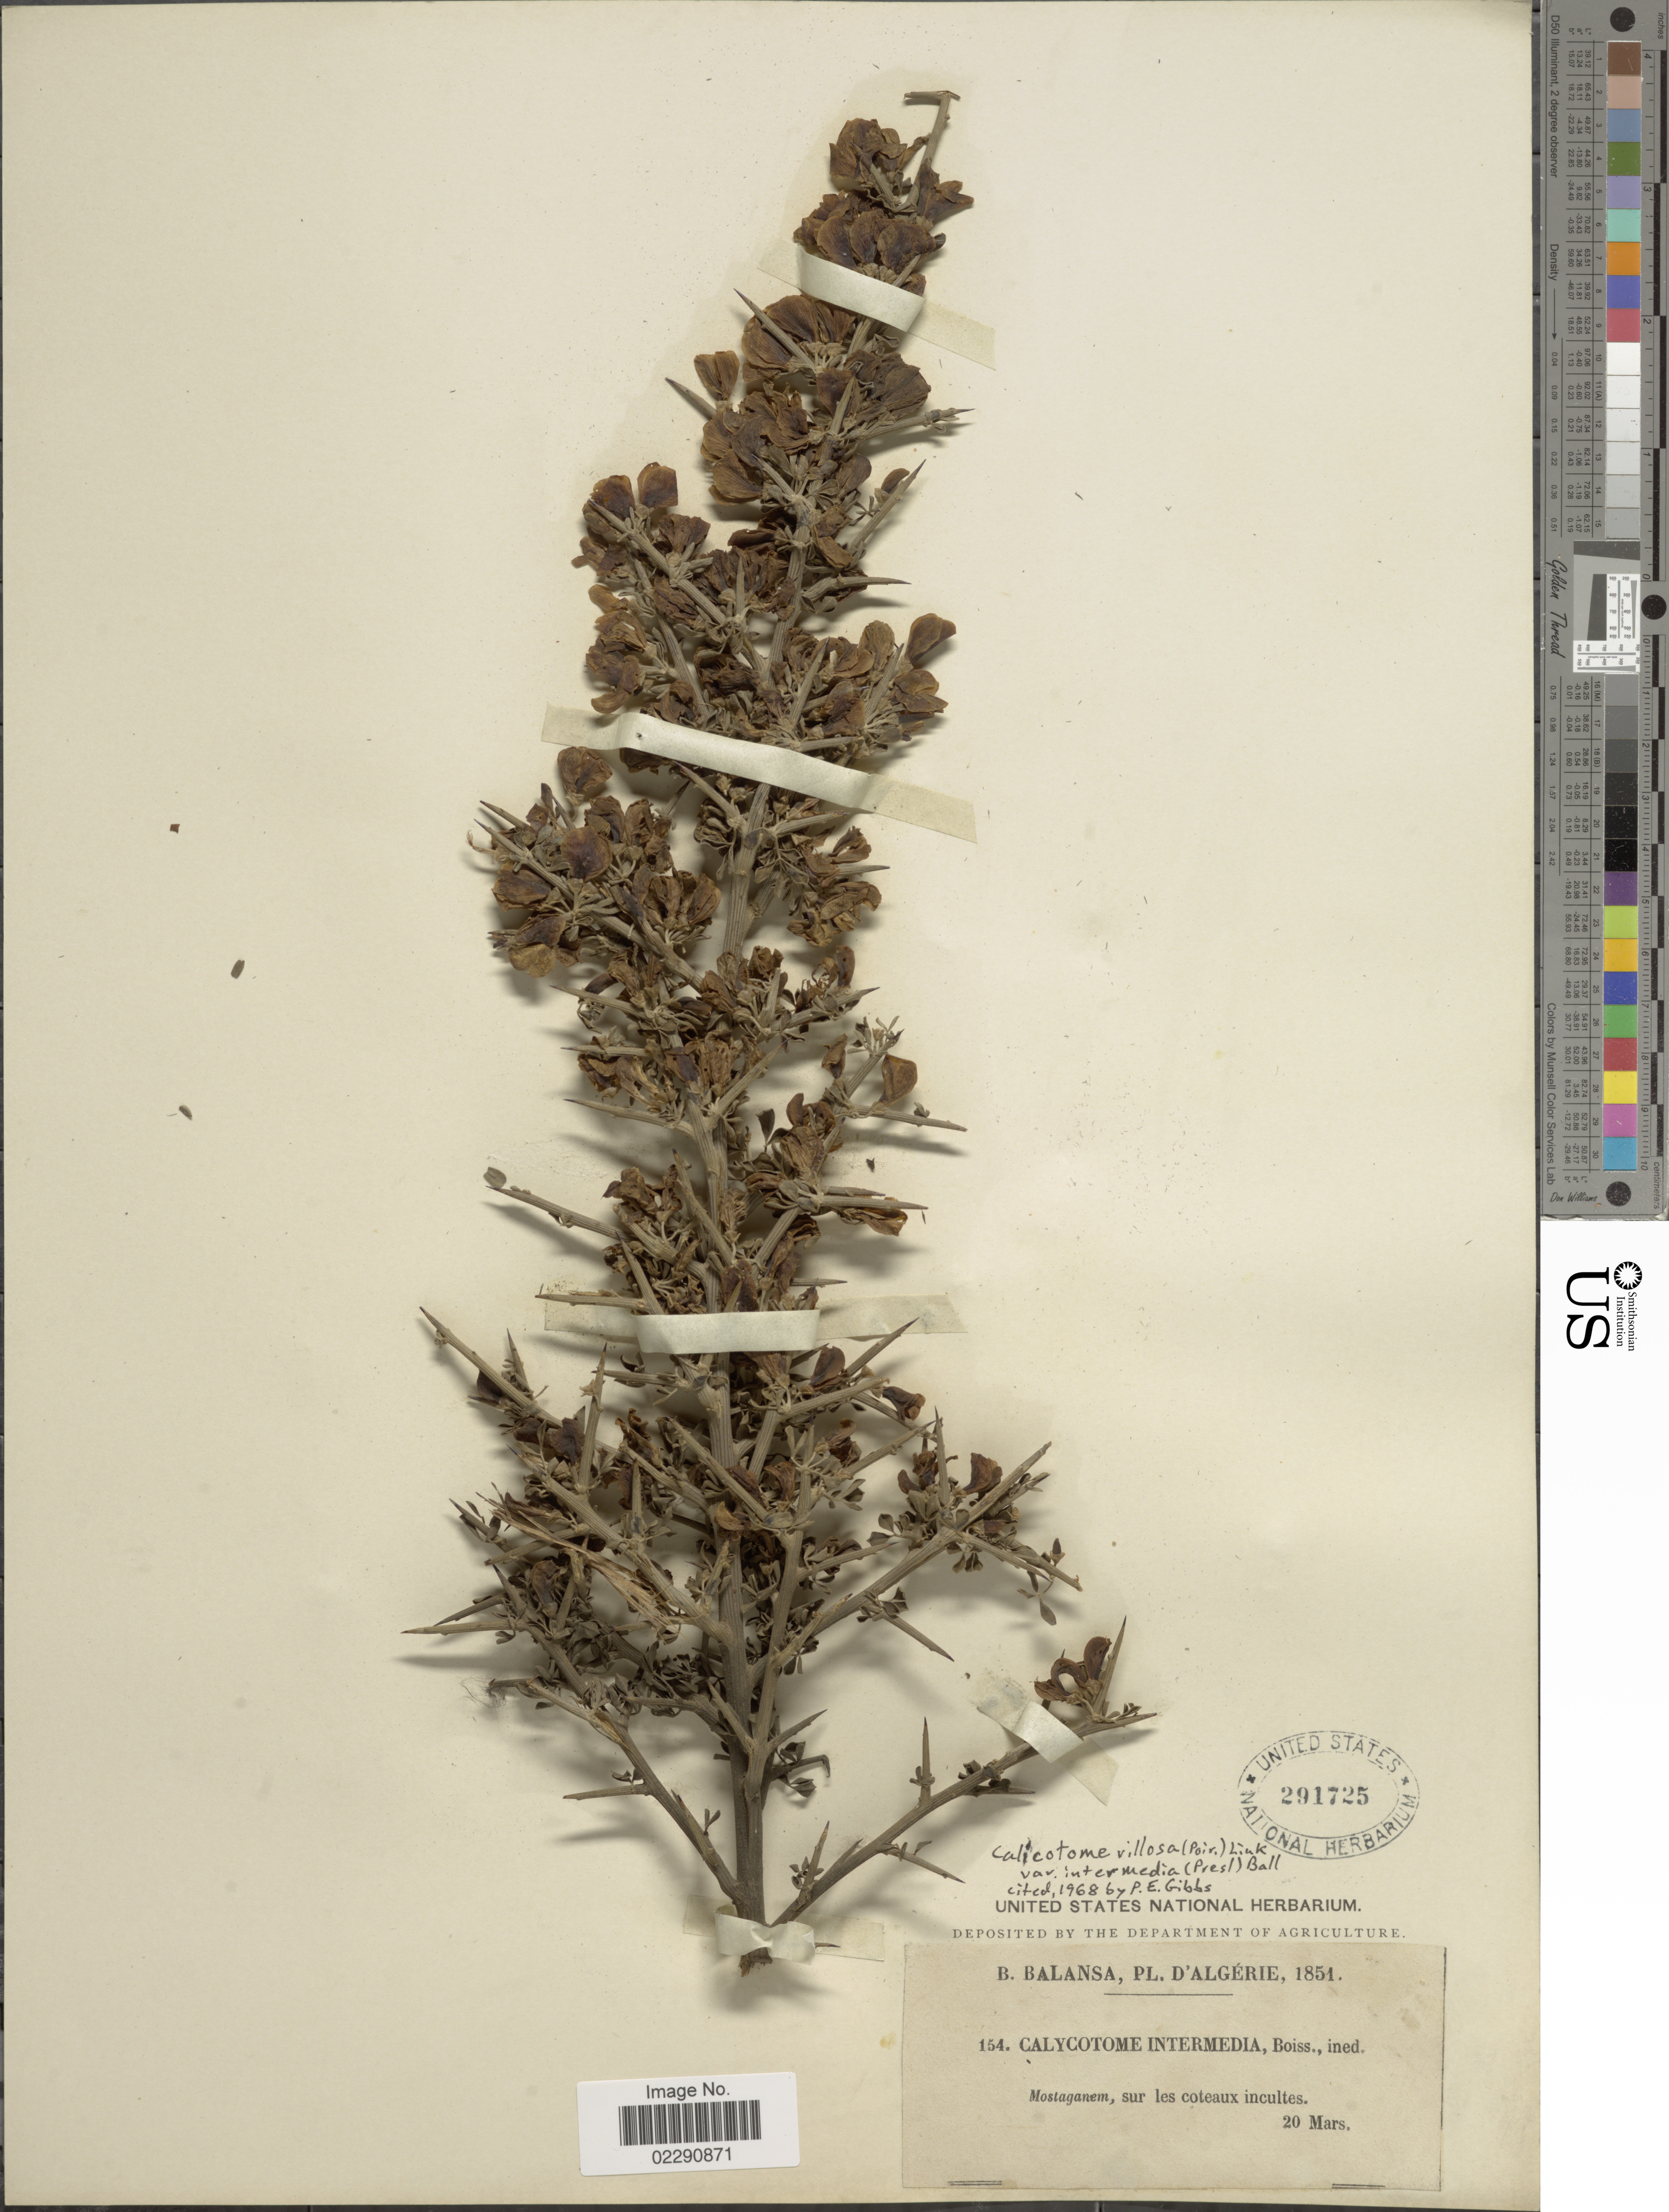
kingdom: Plantae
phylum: Tracheophyta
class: Magnoliopsida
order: Fabales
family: Fabaceae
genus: Calicotome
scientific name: Calicotome villosa var. intermedia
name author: (C. Presl) Ball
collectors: B. Balansa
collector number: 154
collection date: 1851-03-20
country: Algeria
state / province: Mostaganem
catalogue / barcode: US 291725